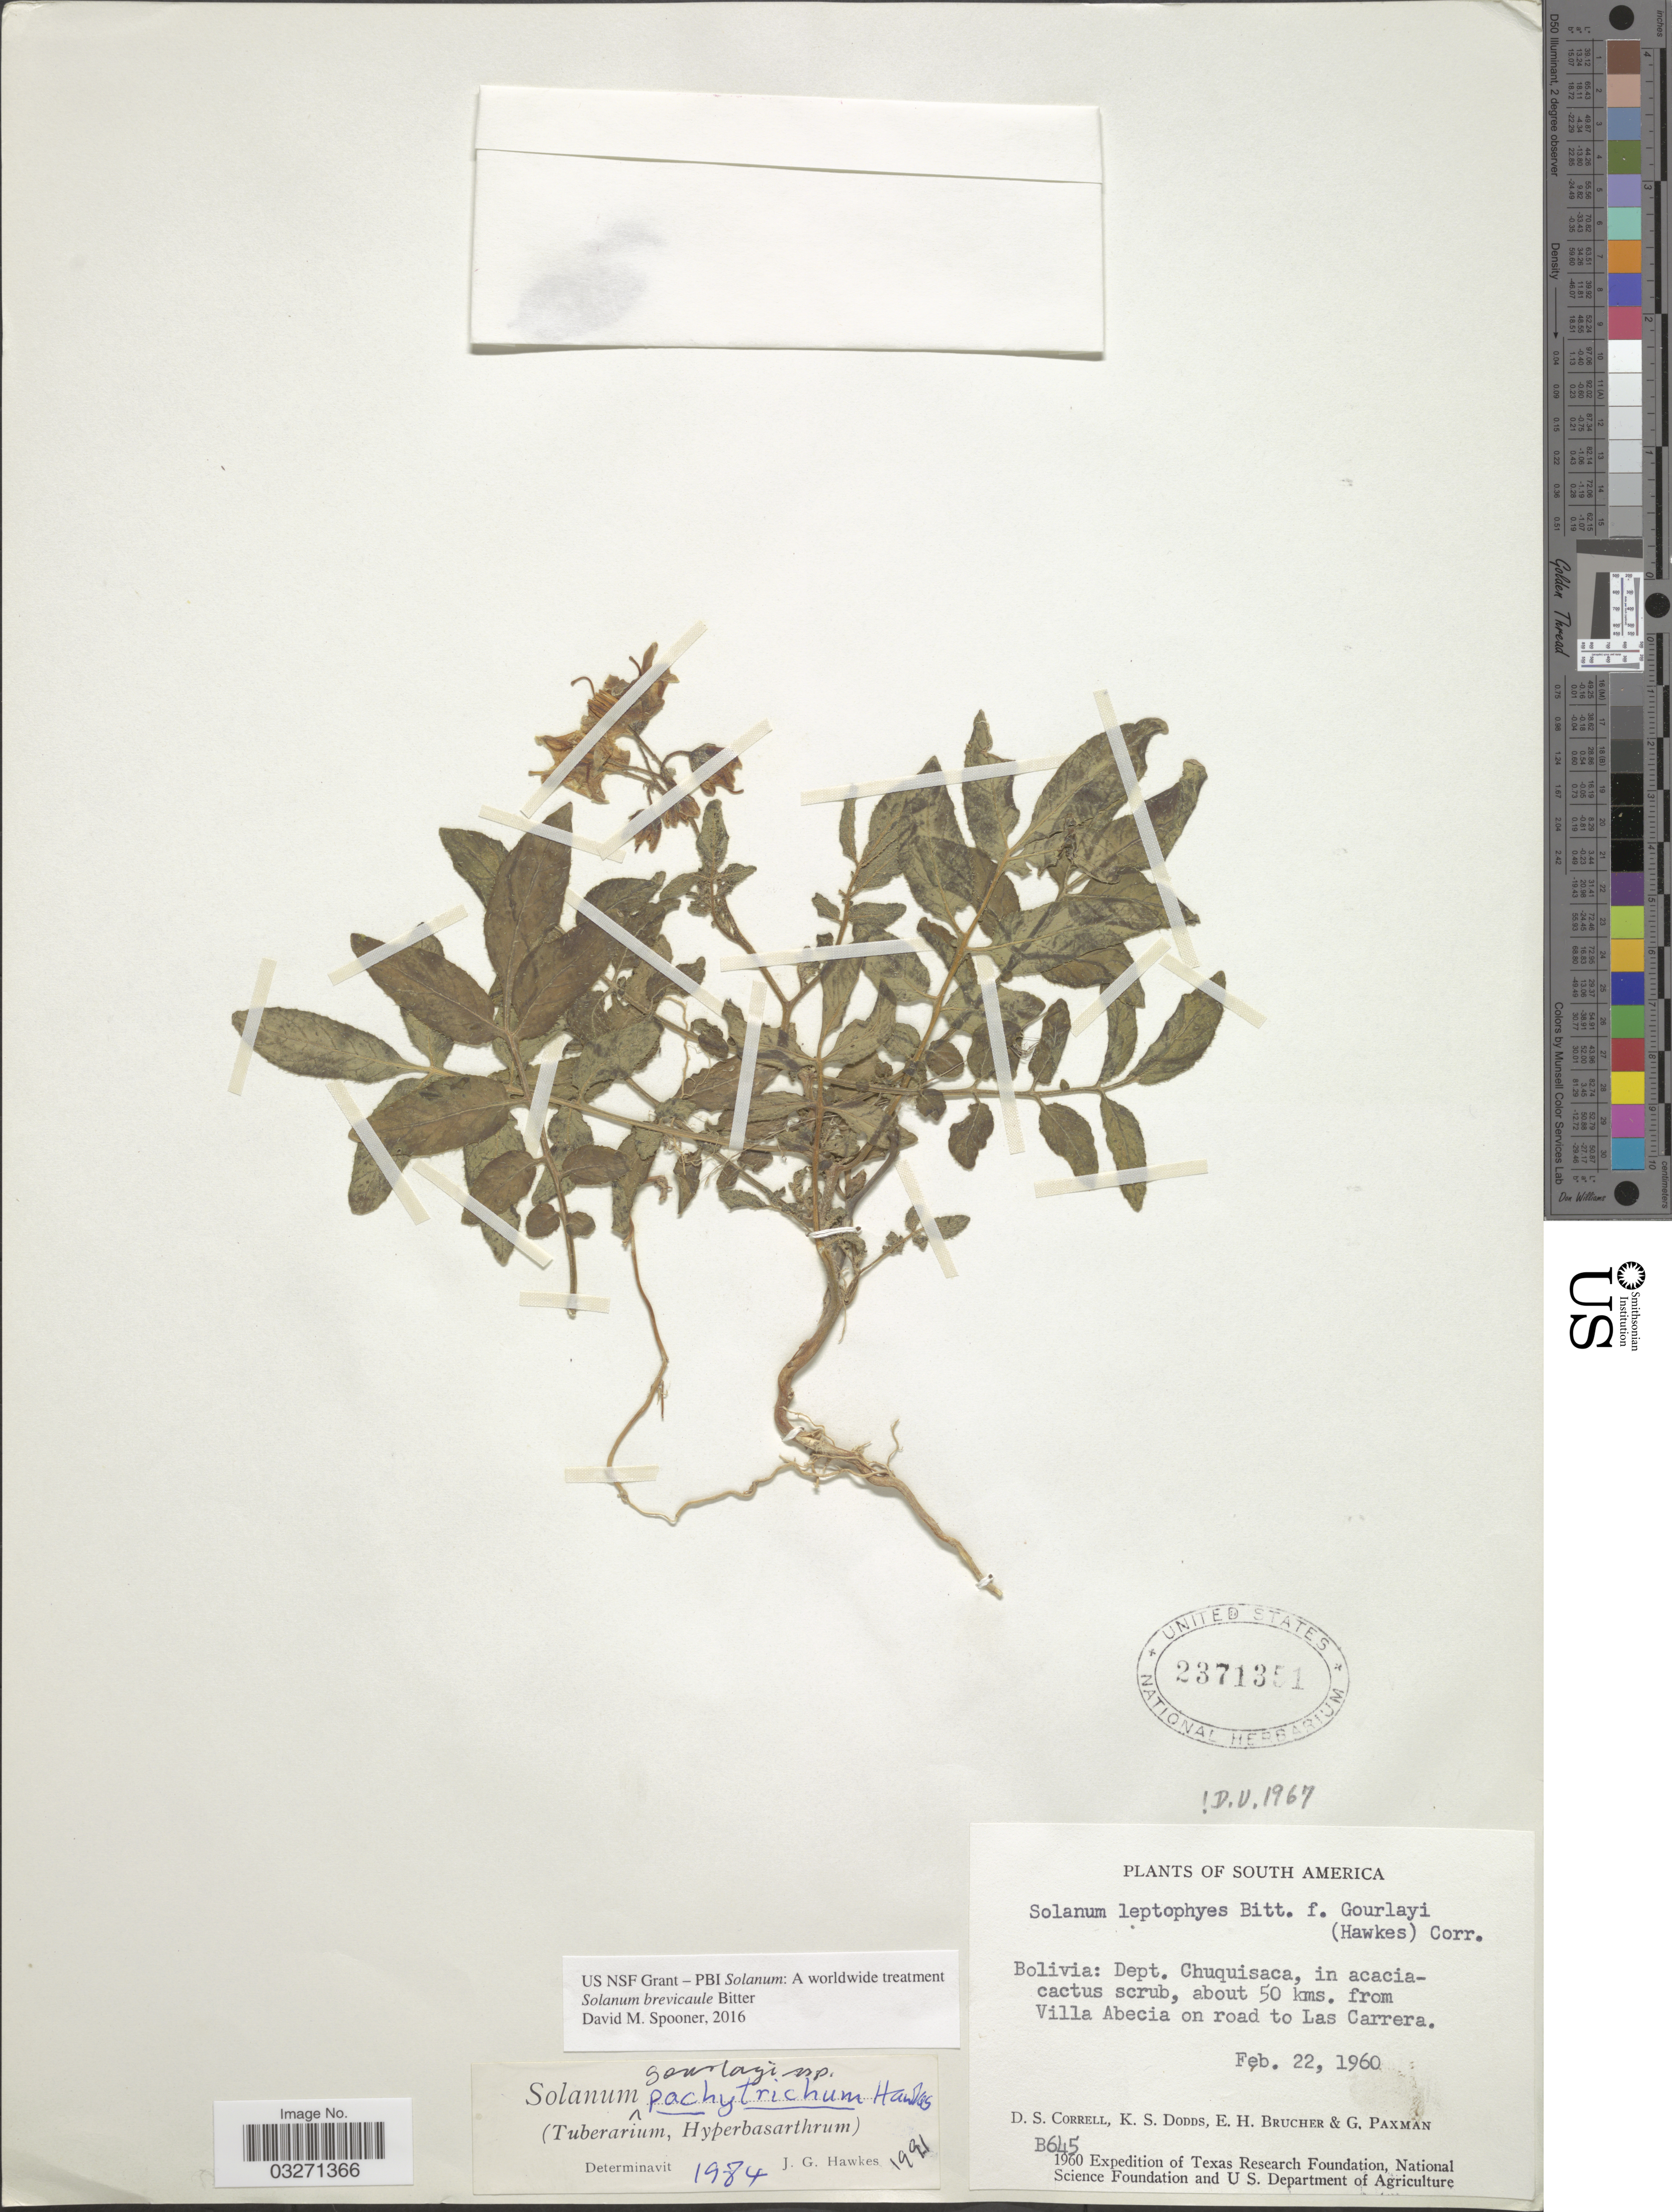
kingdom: Plantae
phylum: Tracheophyta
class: Magnoliopsida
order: Solanales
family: Solanaceae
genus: Solanum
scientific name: Solanum brevicaule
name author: Bitter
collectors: D. S. Correll, K. Dodds, E. Brucher & G. Paxman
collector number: B645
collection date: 1960-02-22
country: Bolivia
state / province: Chuquisaca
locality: Dept. Chuquisaca, about 50 kms. from Villa Abecia on road to Las Carrera.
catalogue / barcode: US 2371351